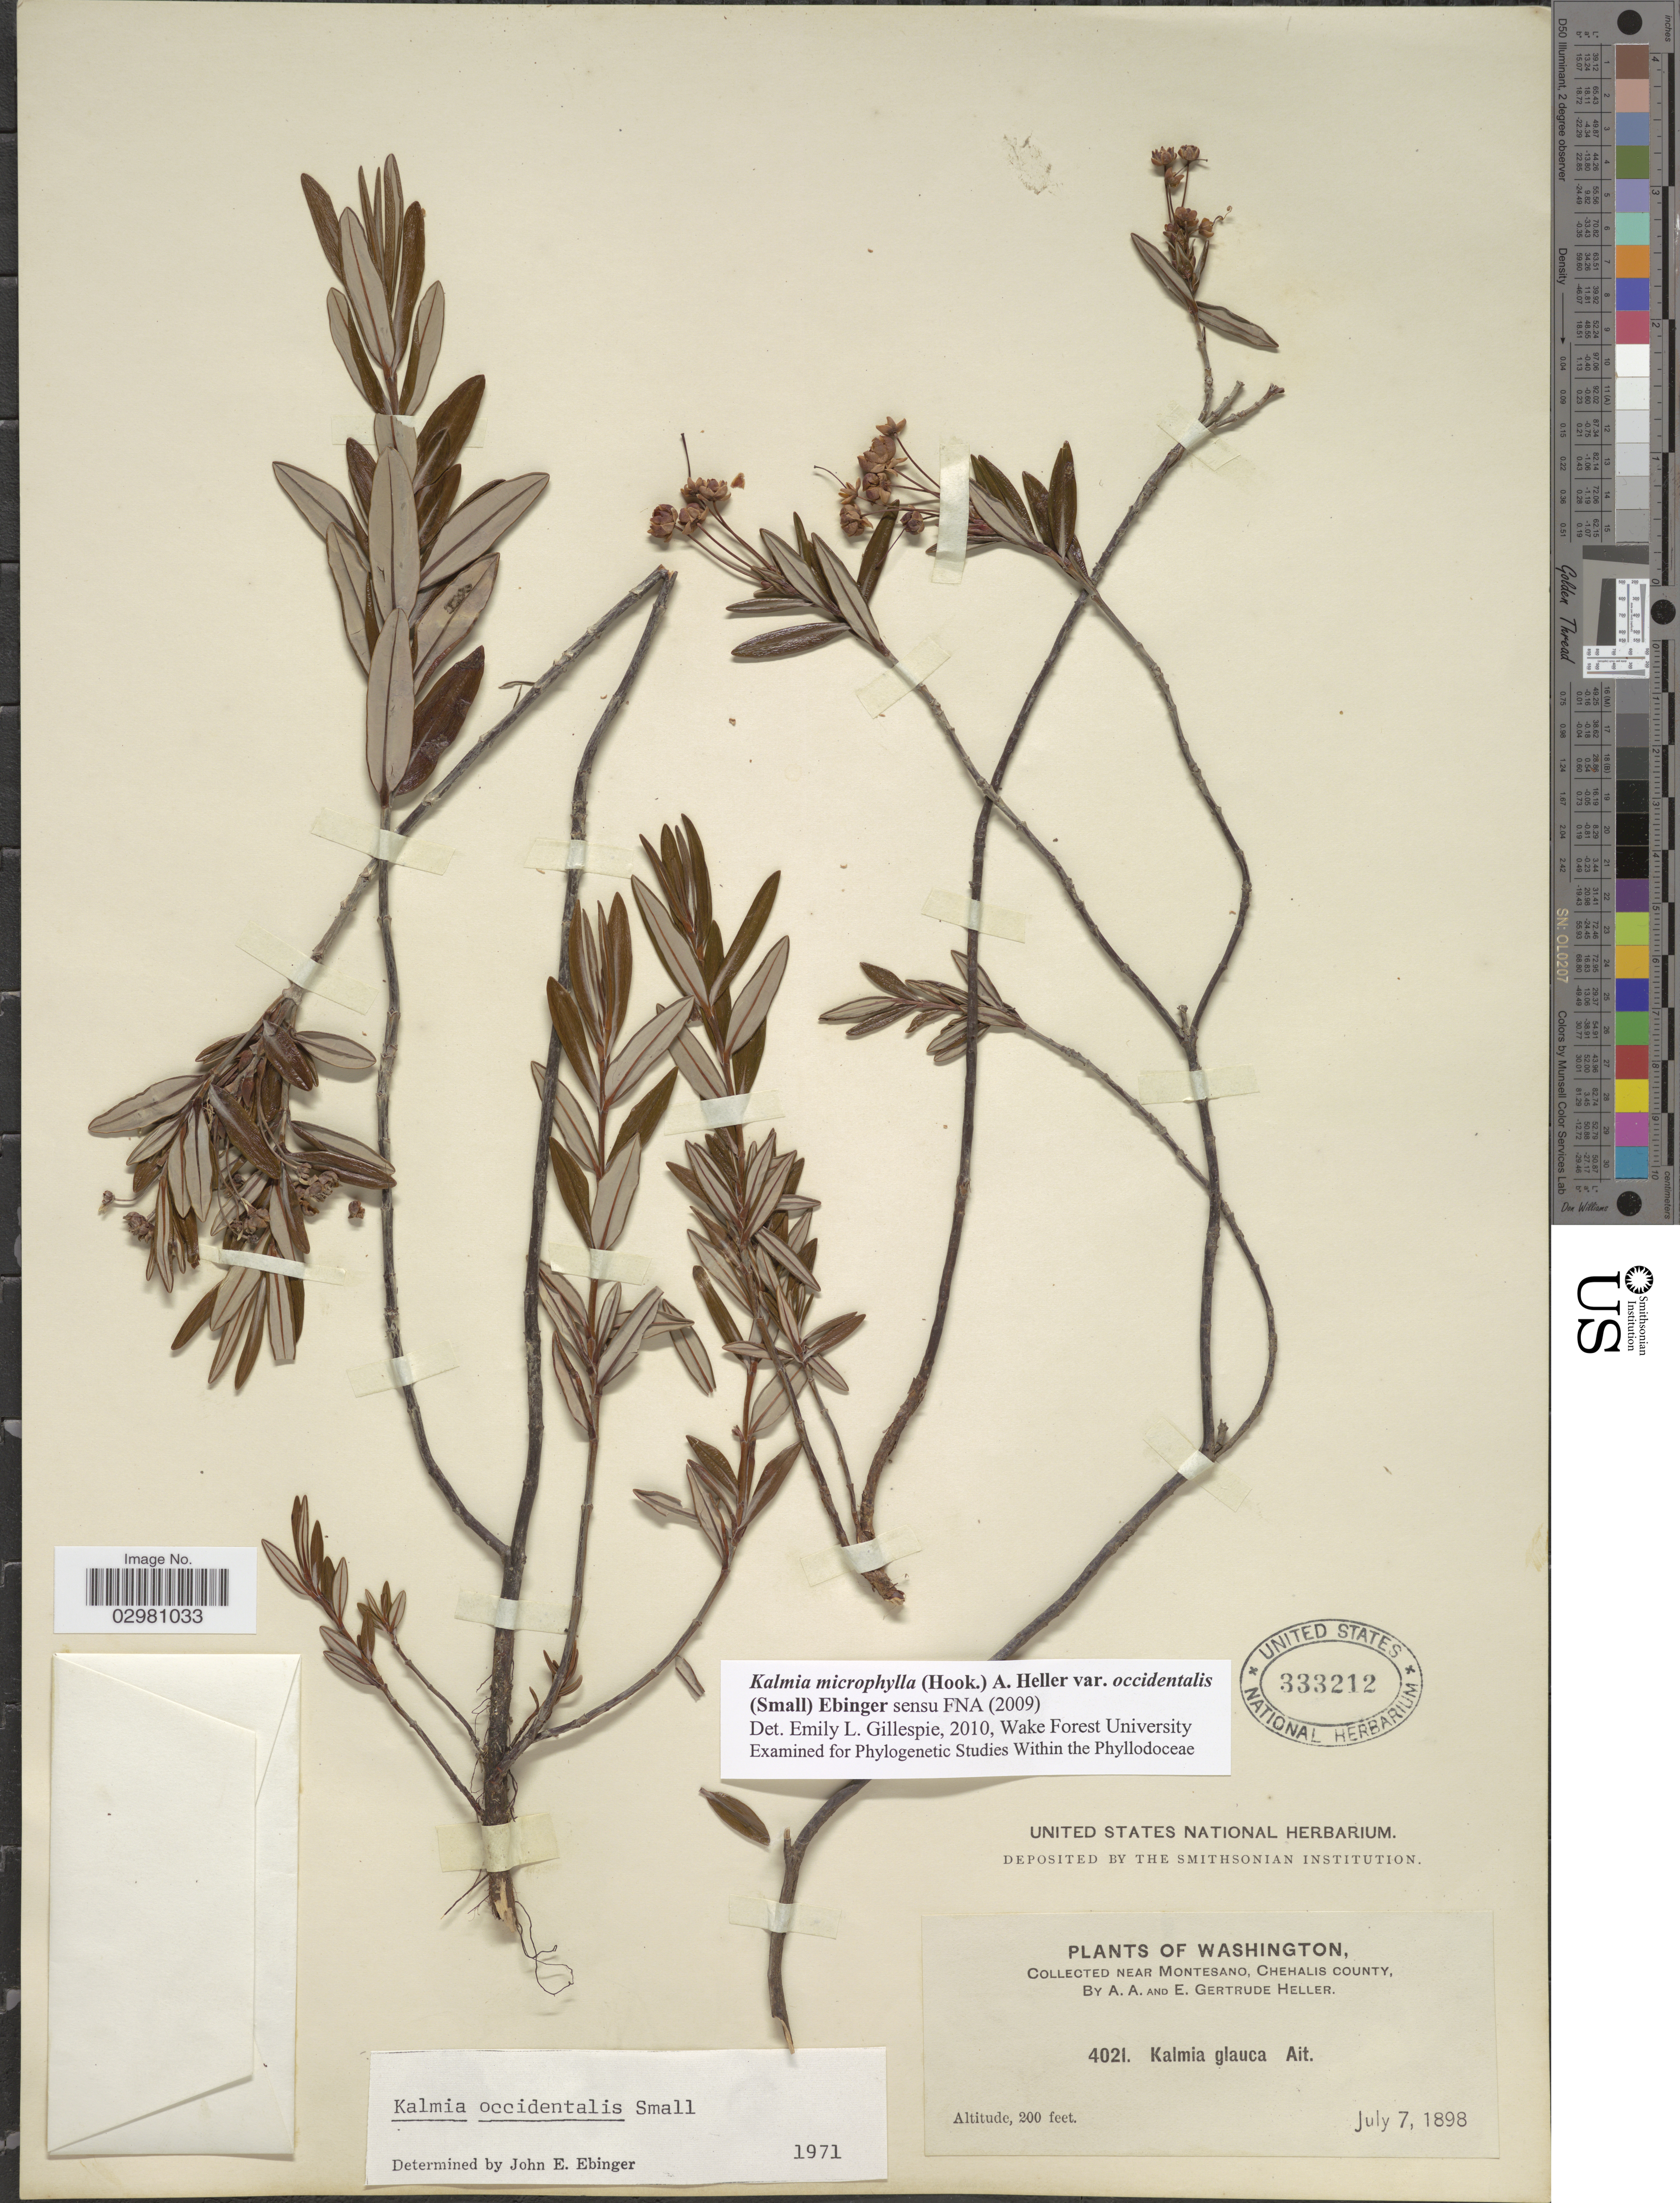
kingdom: Plantae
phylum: Tracheophyta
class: Magnoliopsida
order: Ericales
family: Ericaceae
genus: Kalmia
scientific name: Kalmia microphylla var. occidentalis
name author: (Small) Ebinger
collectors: A. A. Heller & E. G. Heller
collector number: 4021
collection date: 1898-07-07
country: United States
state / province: Washington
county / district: Grays Harbor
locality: Near Montesano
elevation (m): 61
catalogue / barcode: US 333212